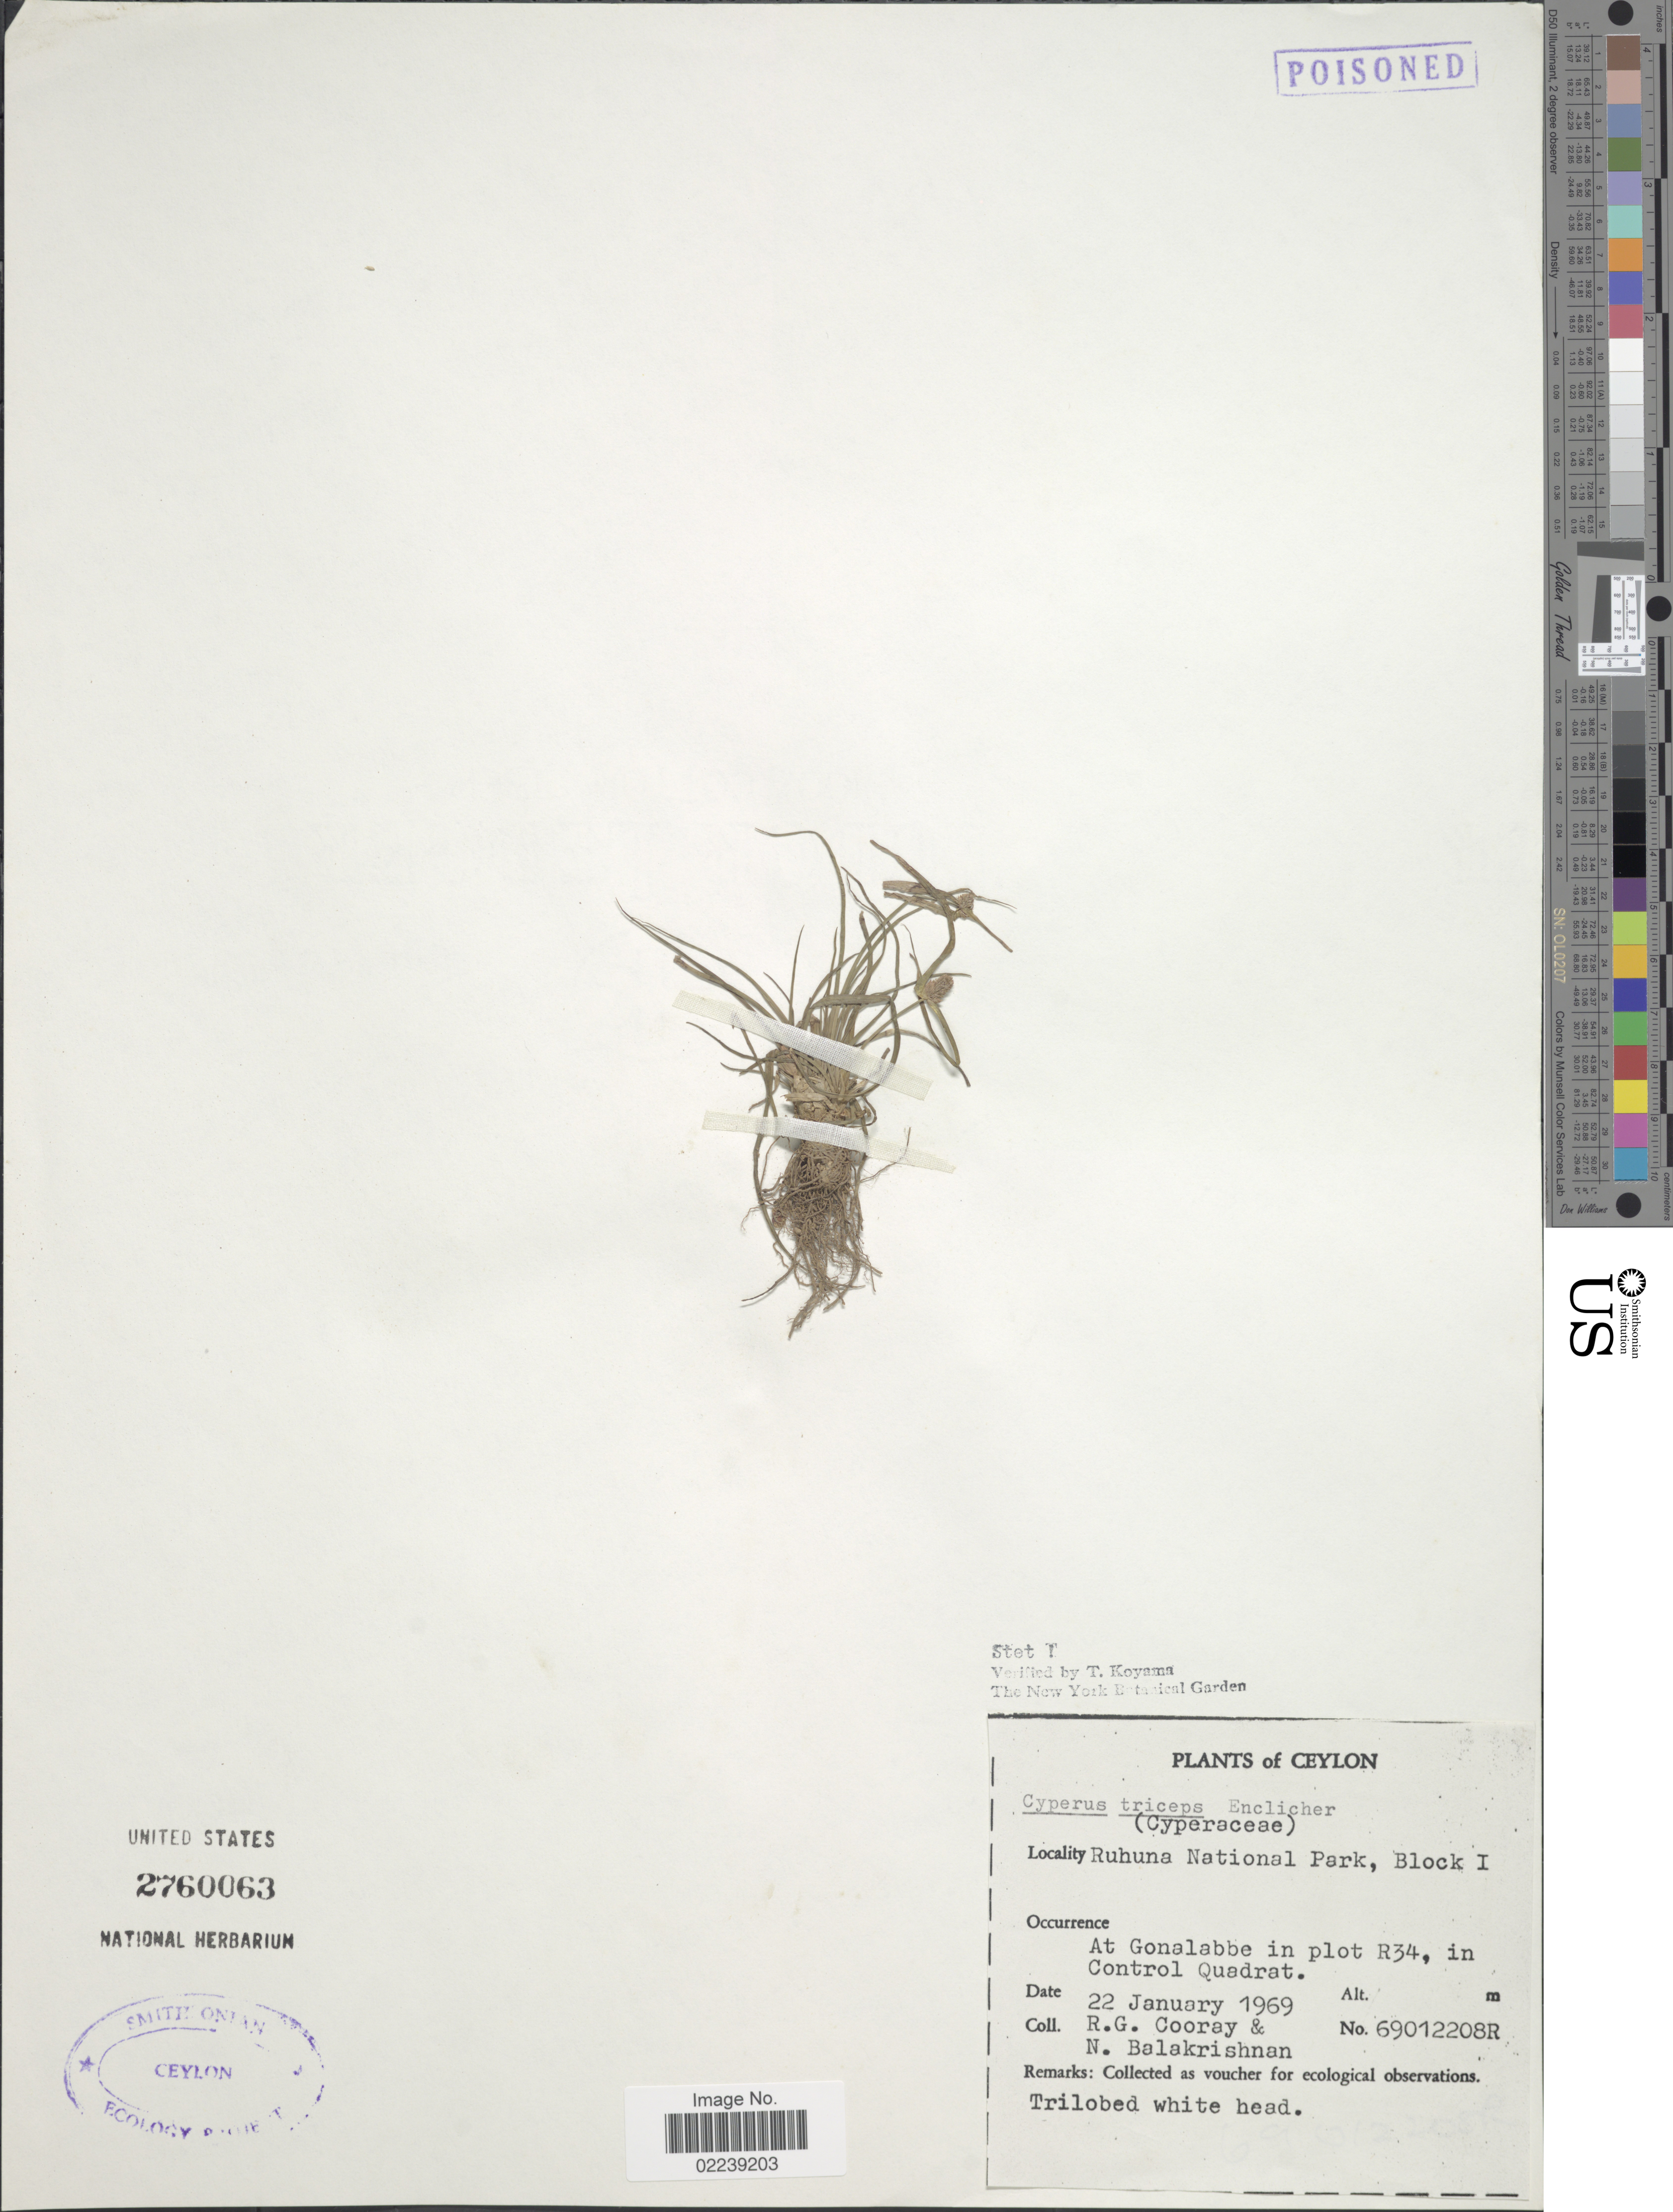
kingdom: Plantae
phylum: Tracheophyta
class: Liliopsida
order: Poales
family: Cyperaceae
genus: Cyperus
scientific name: Cyperus tenuifolius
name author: (Steud.) Dandy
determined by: Strong, M. T., (US), Smithsonian Institution - National Museum of Natural History (UNITED STATES)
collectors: R. Cooray & N. Balakrishnan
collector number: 69012208R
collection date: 1969-01-22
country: Sri Lanka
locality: Ceylon. Ruhuna National Park, Block 1, At Gonalabbe in plot R34, in Control Quadrat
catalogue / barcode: US 2760063